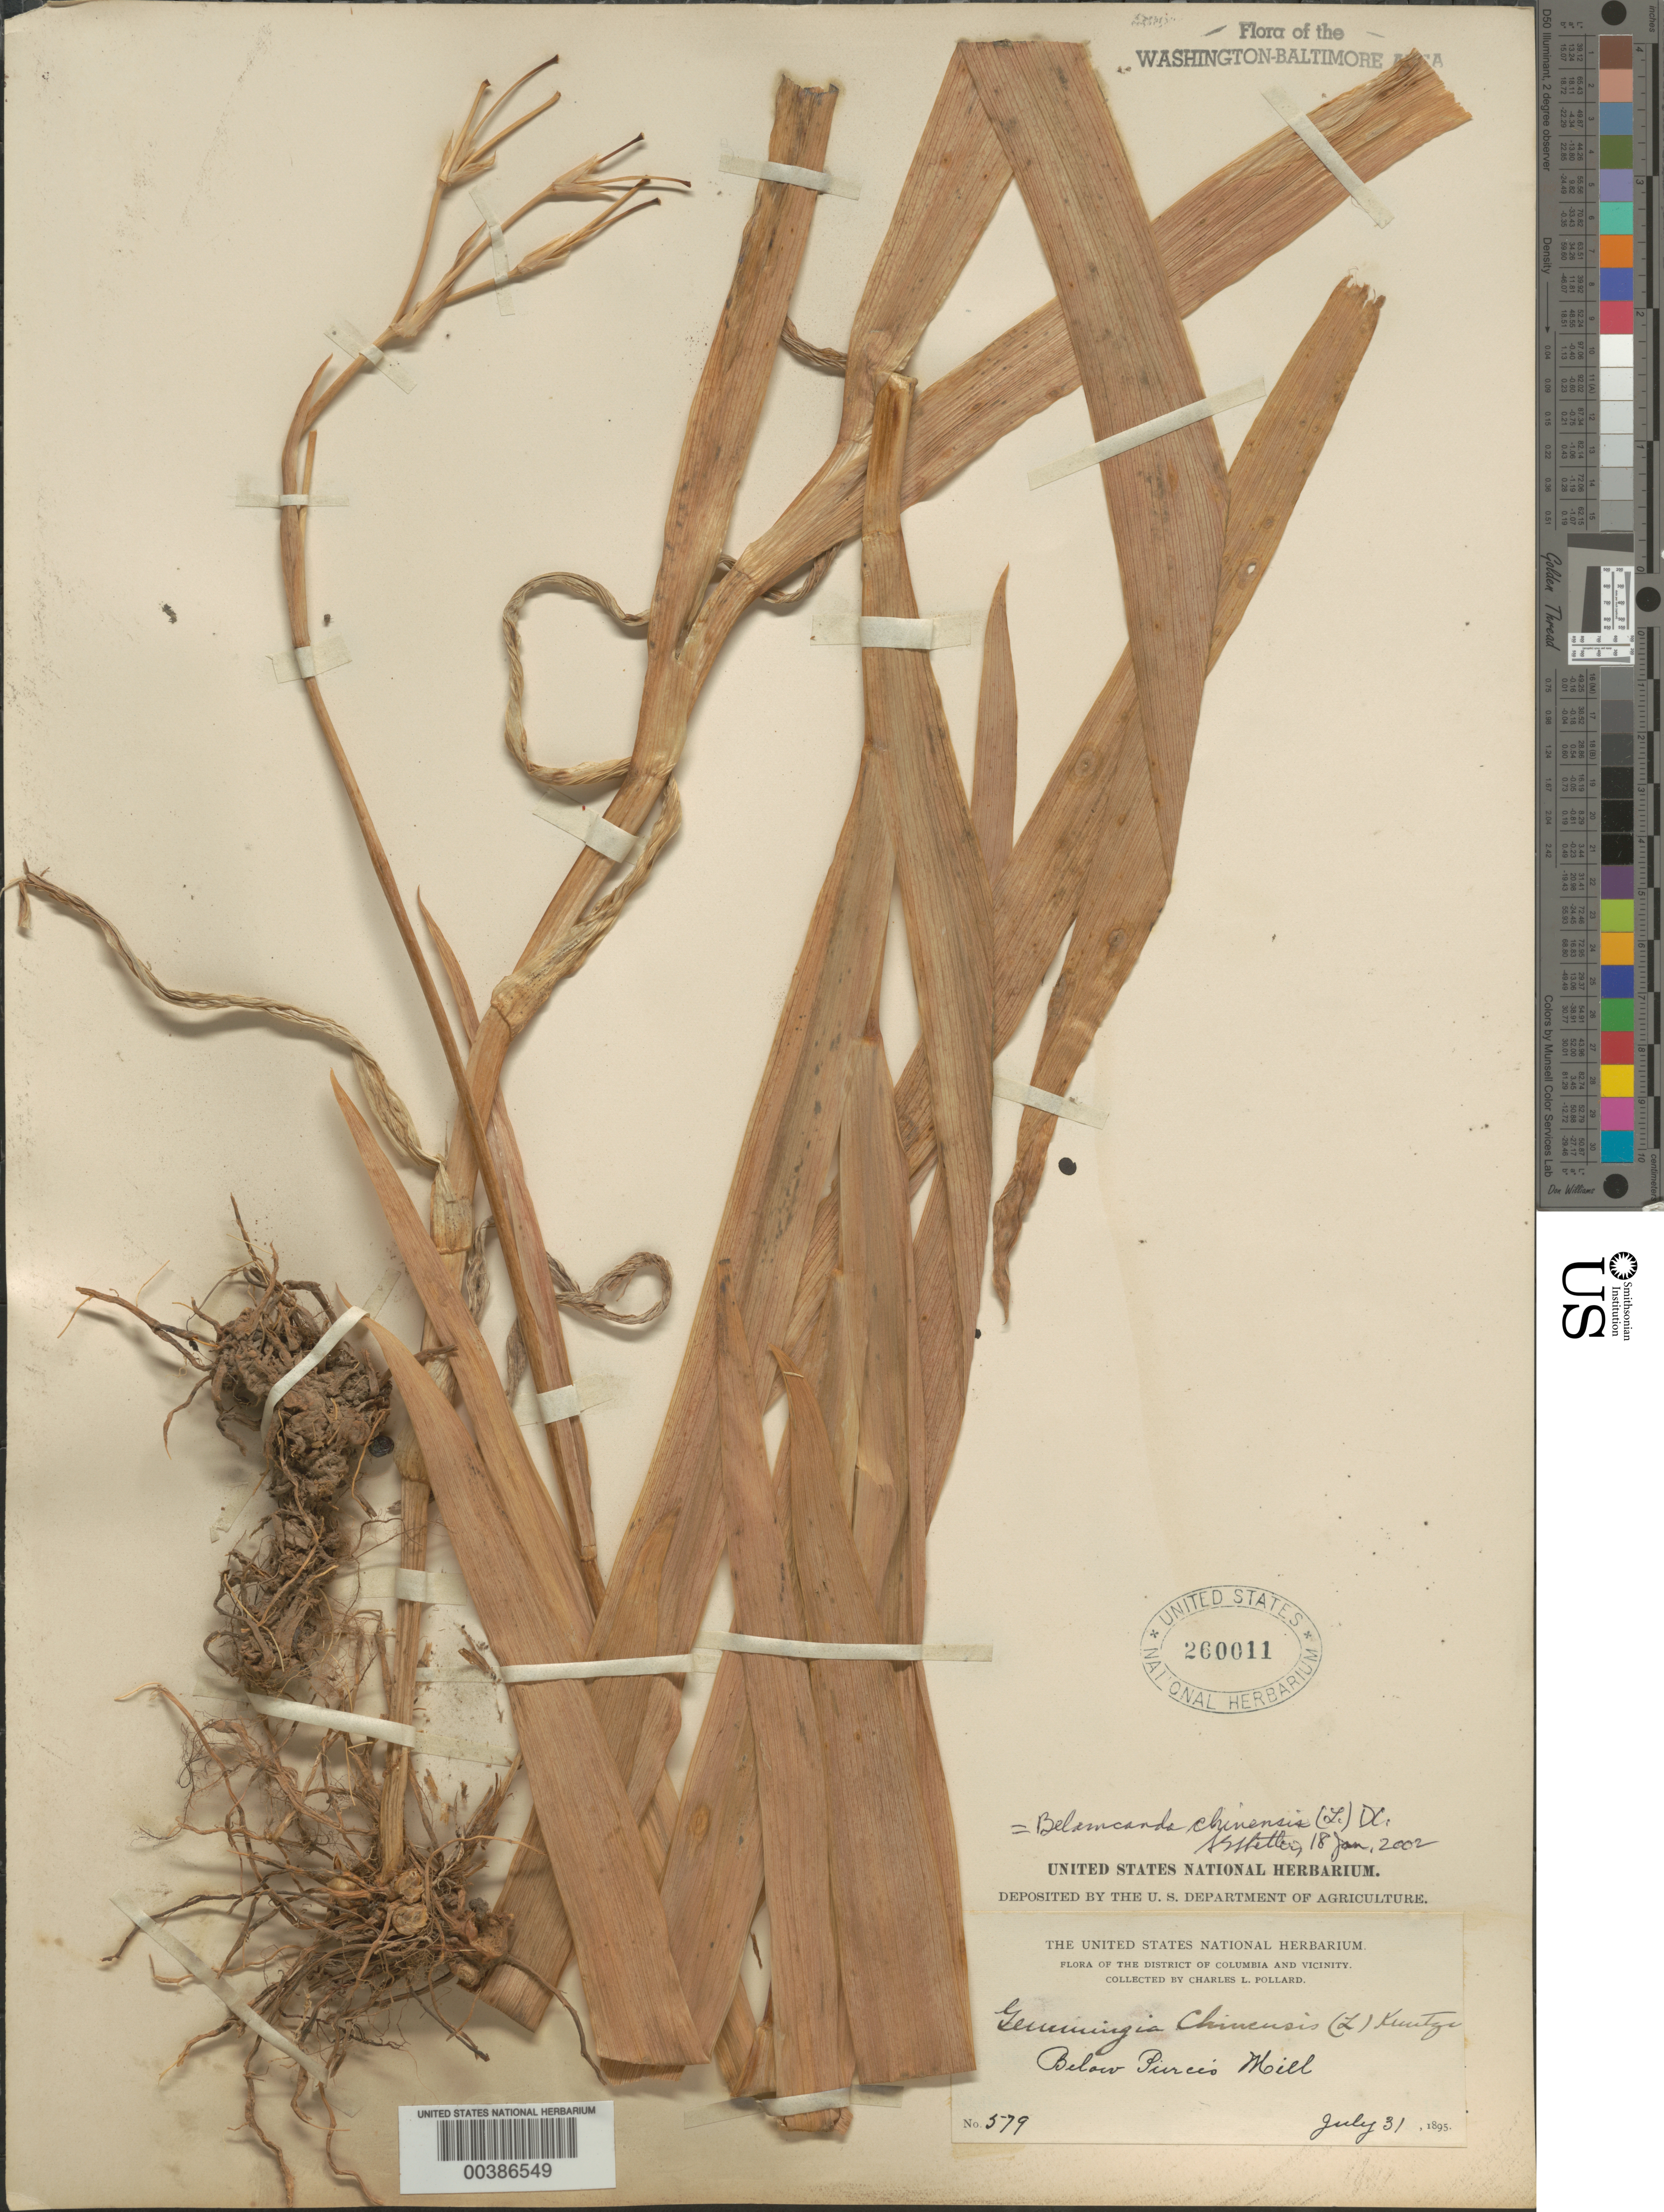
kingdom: Plantae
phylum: Tracheophyta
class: Liliopsida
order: Asparagales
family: Iridaceae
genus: Iris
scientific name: Iris domestica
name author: (L.) Goldblatt & Mabb.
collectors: C. L. Pollard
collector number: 579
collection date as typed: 31 Jul 1895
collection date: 1895-07-31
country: United States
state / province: District of Columbia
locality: Below Pierce's Mill Rock Creek Park and vicinity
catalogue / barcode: US 260011